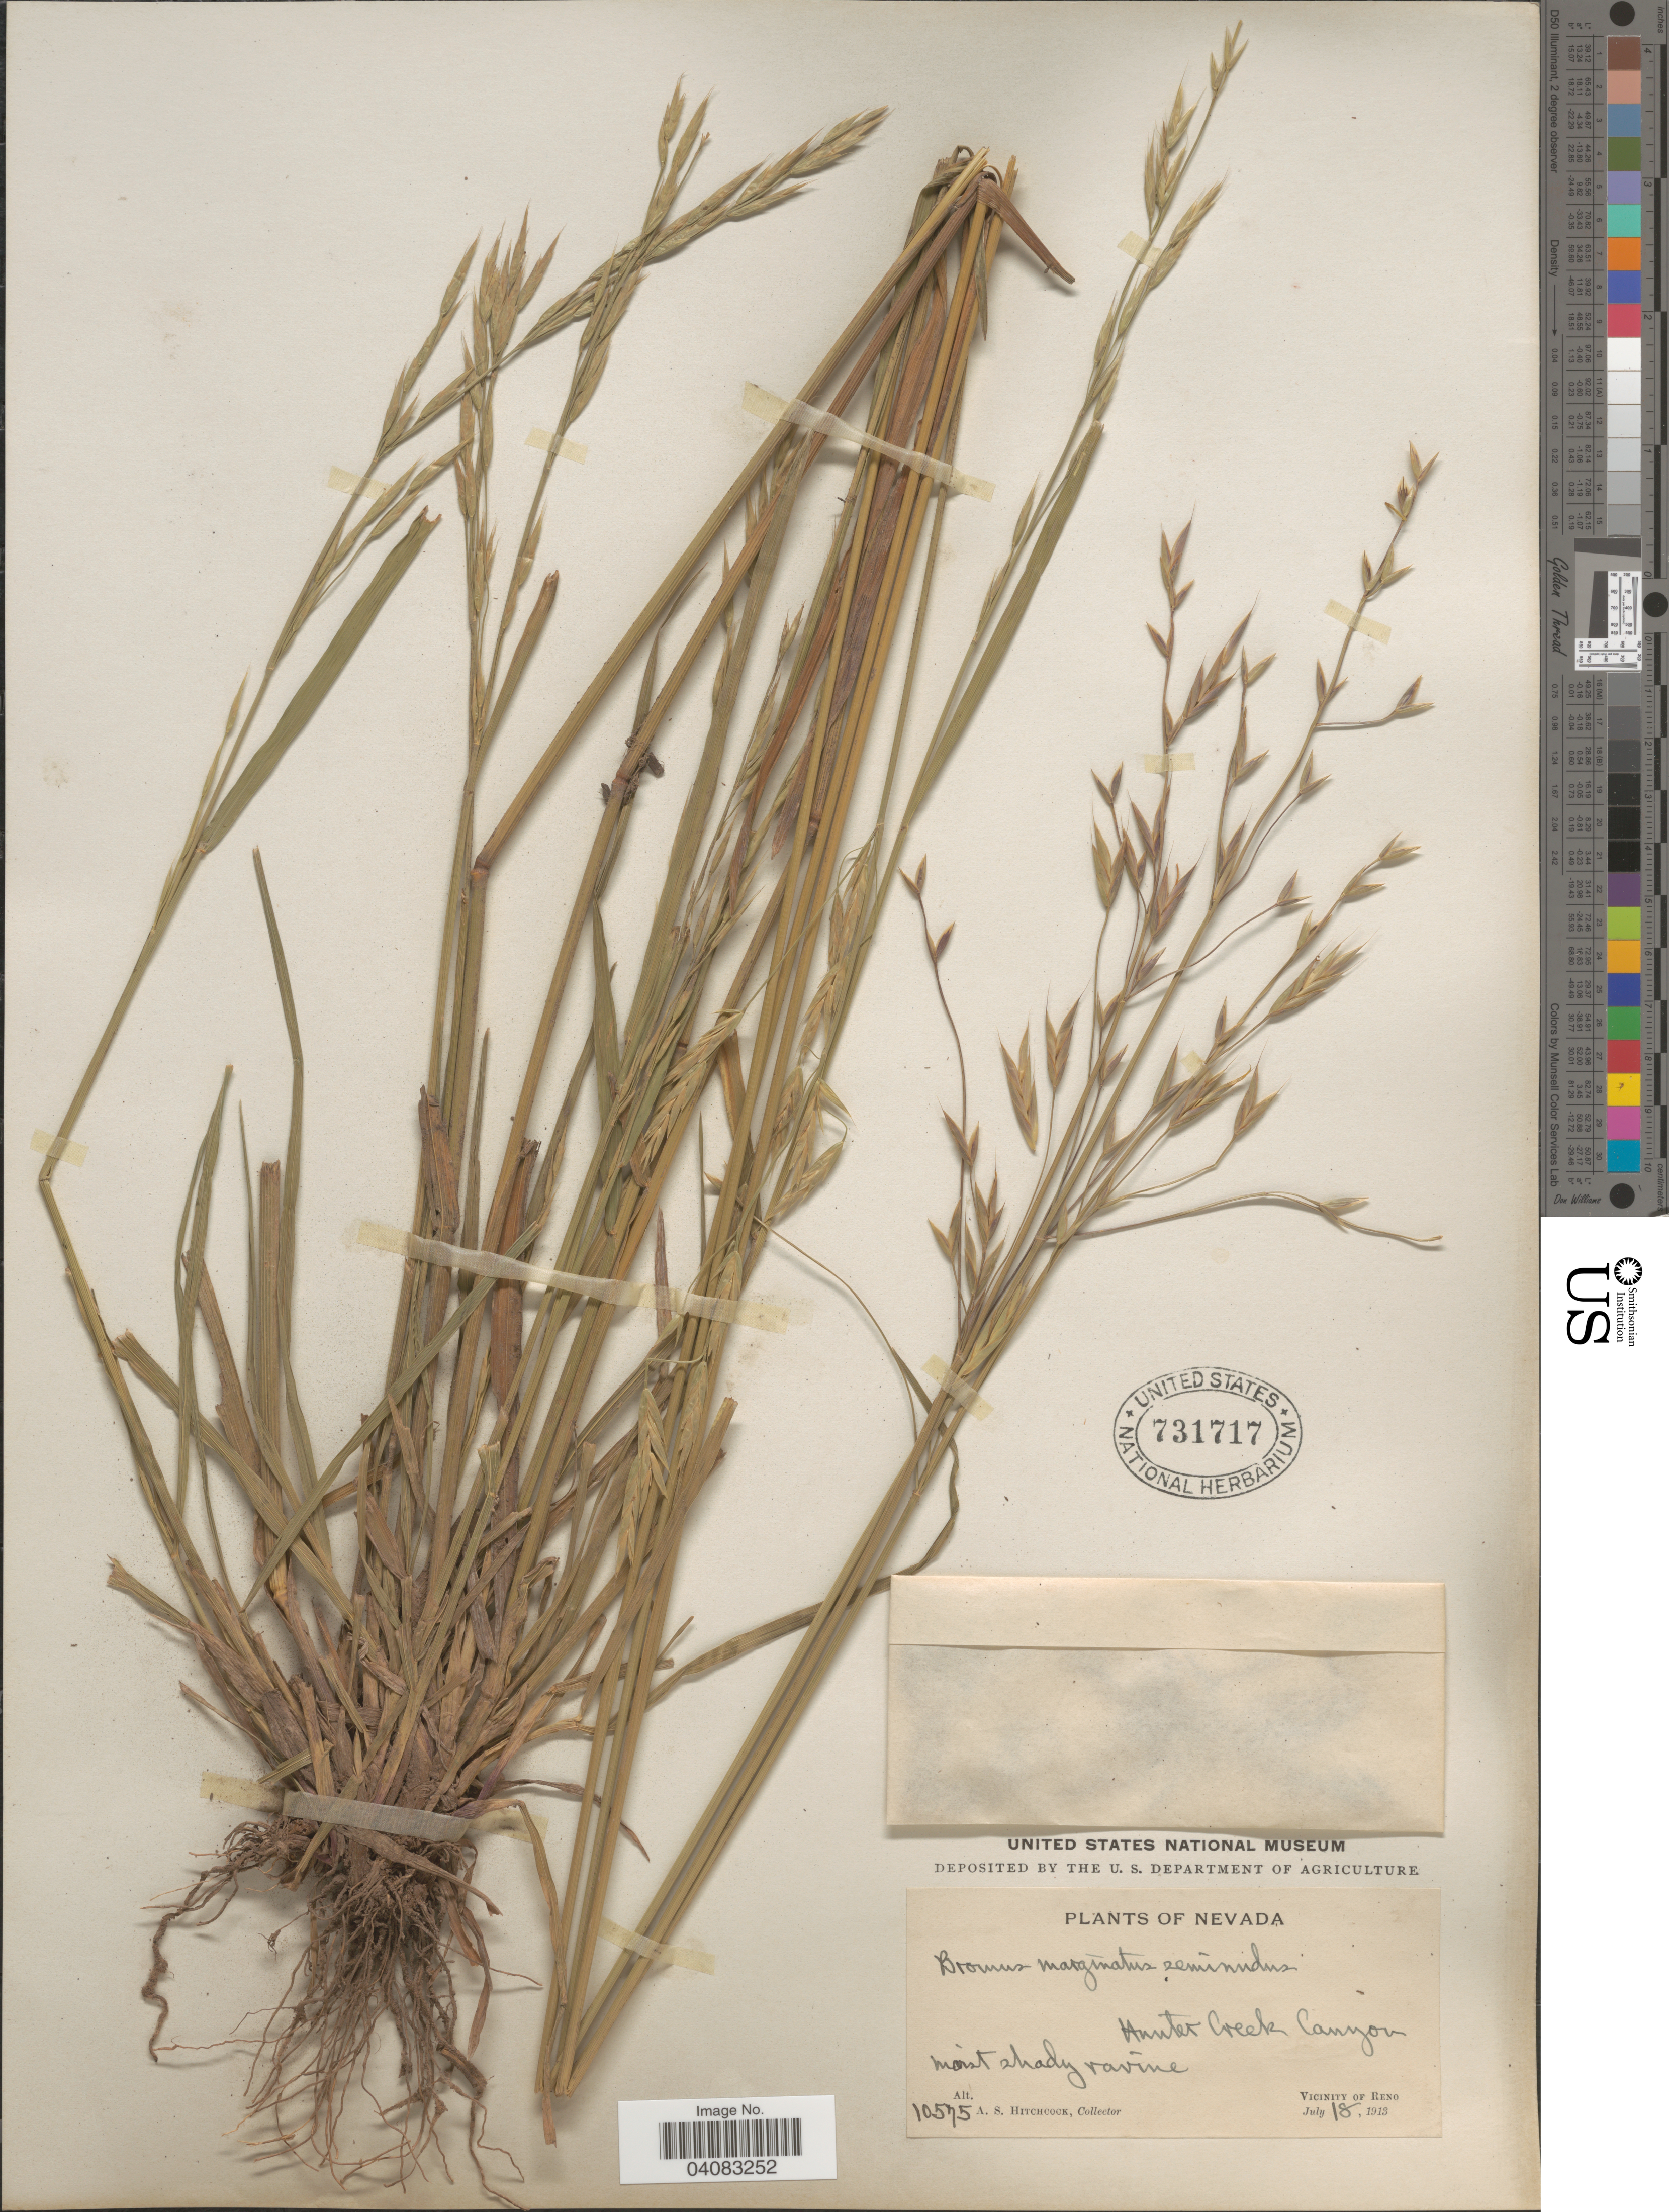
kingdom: Plantae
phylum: Tracheophyta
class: Liliopsida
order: Poales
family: Poaceae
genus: Bromus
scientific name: Bromus marginatus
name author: Nees ex Steud.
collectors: A. S. Hitchcock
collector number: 10575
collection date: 1913-07-18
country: United States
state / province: Nevada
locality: Hunter Creek Canyon. Vicinity of Reno.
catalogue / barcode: US 731717